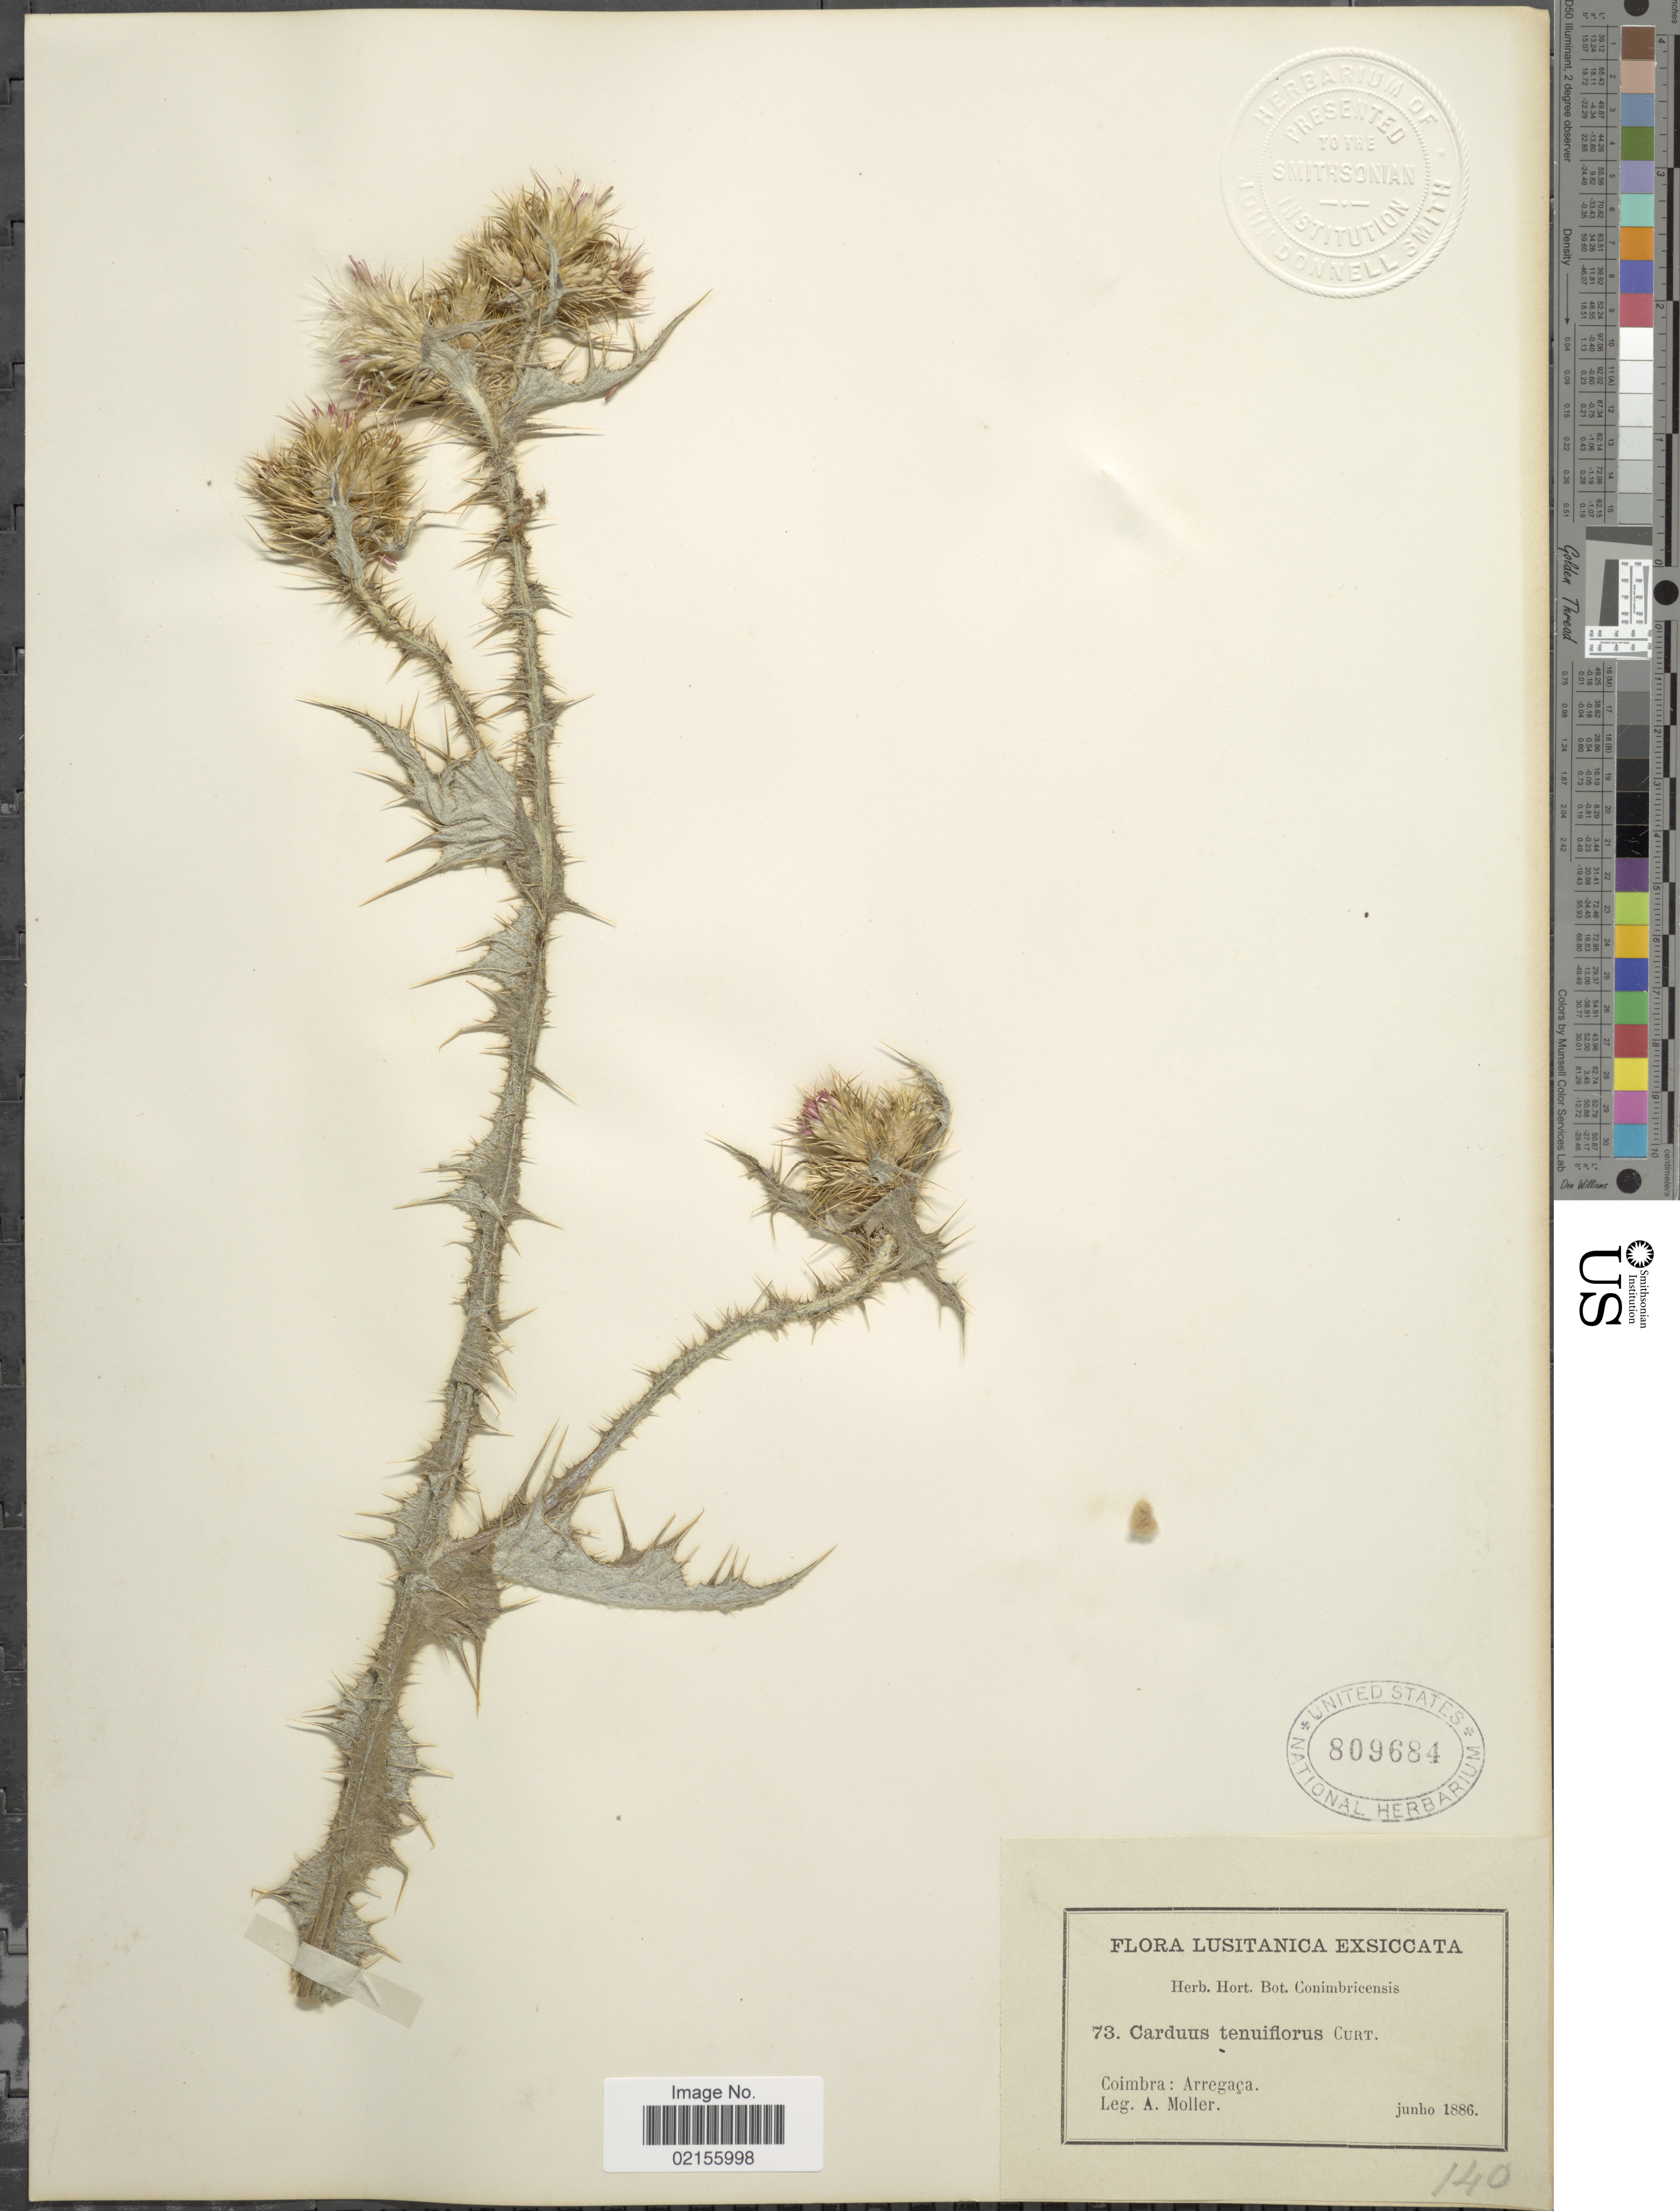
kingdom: Plantae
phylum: Tracheophyta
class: Magnoliopsida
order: Asterales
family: Asteraceae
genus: Carduus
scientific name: Carduus tenuiflorus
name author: Curtis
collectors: A. Moller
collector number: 73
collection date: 1886-06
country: Portugal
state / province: Coimbra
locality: Lusitanica, Arregaça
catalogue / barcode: US 809684